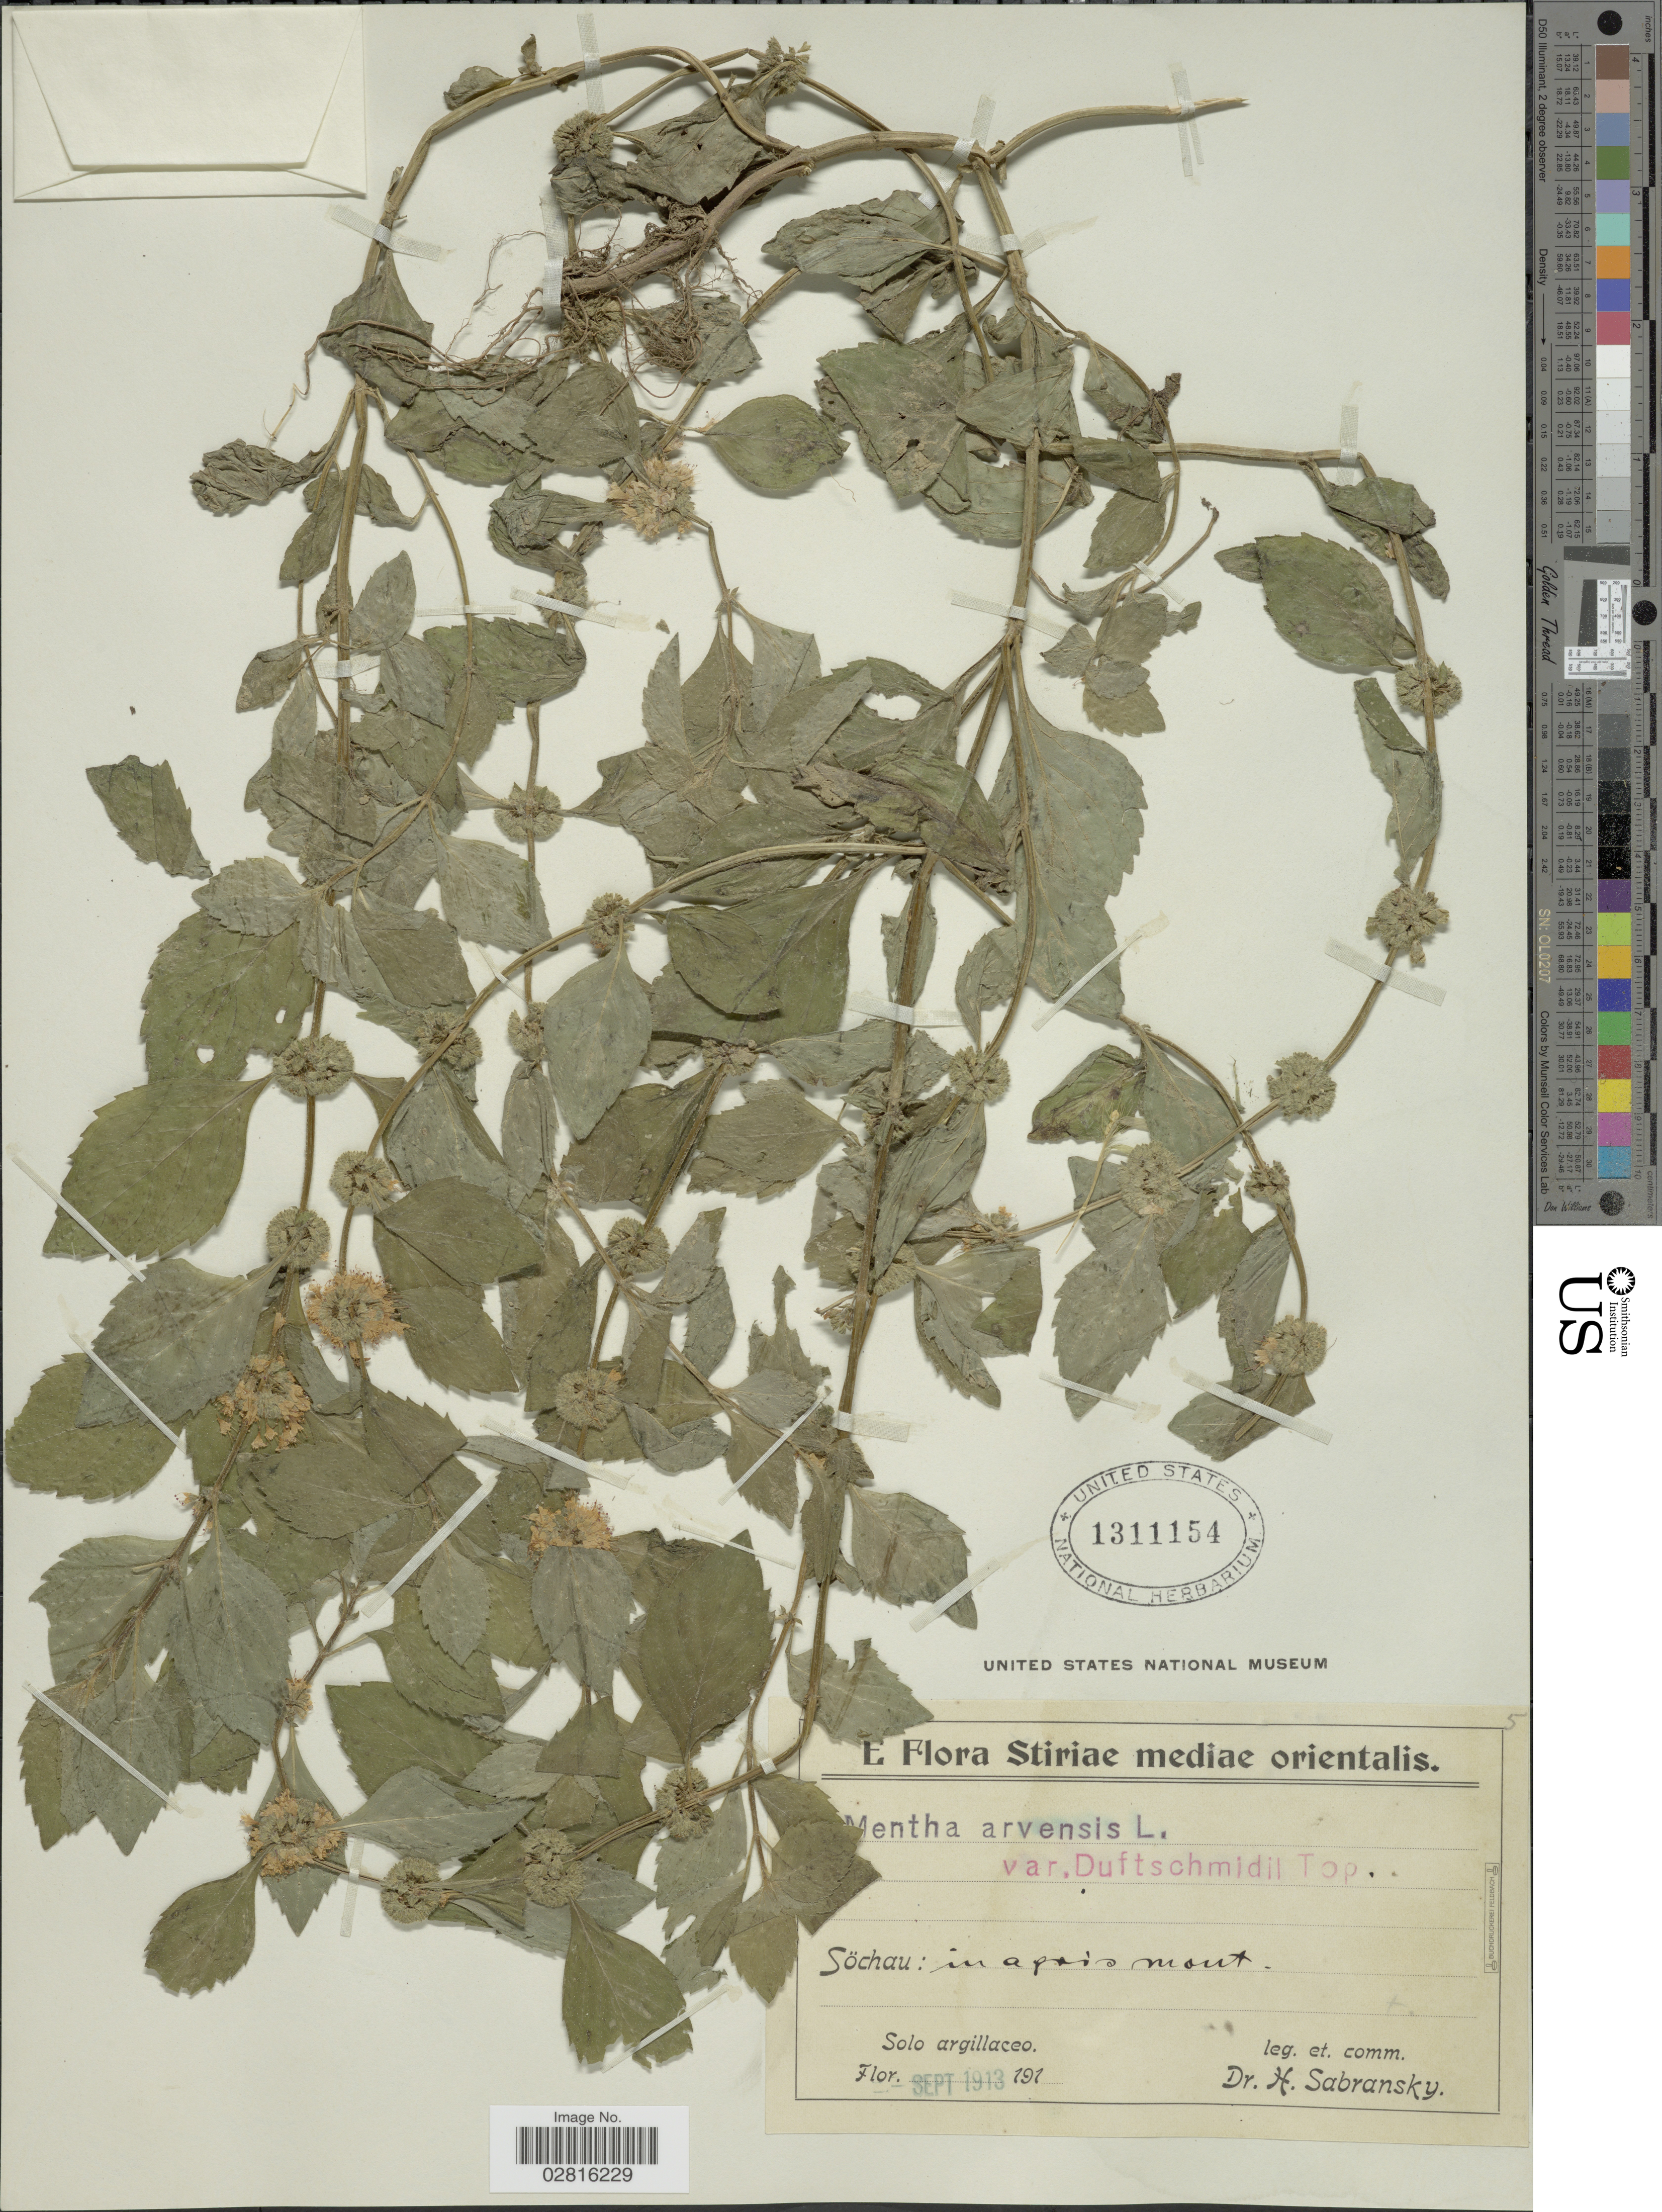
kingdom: Plantae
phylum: Tracheophyta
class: Magnoliopsida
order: Lamiales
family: Lamiaceae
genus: Mentha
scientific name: Mentha arvensis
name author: L.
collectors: H. Sabransky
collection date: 1913-09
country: Austria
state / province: Steiermark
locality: Stiriae mediae orientalis. söchau: in apris mont.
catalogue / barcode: US 1311154